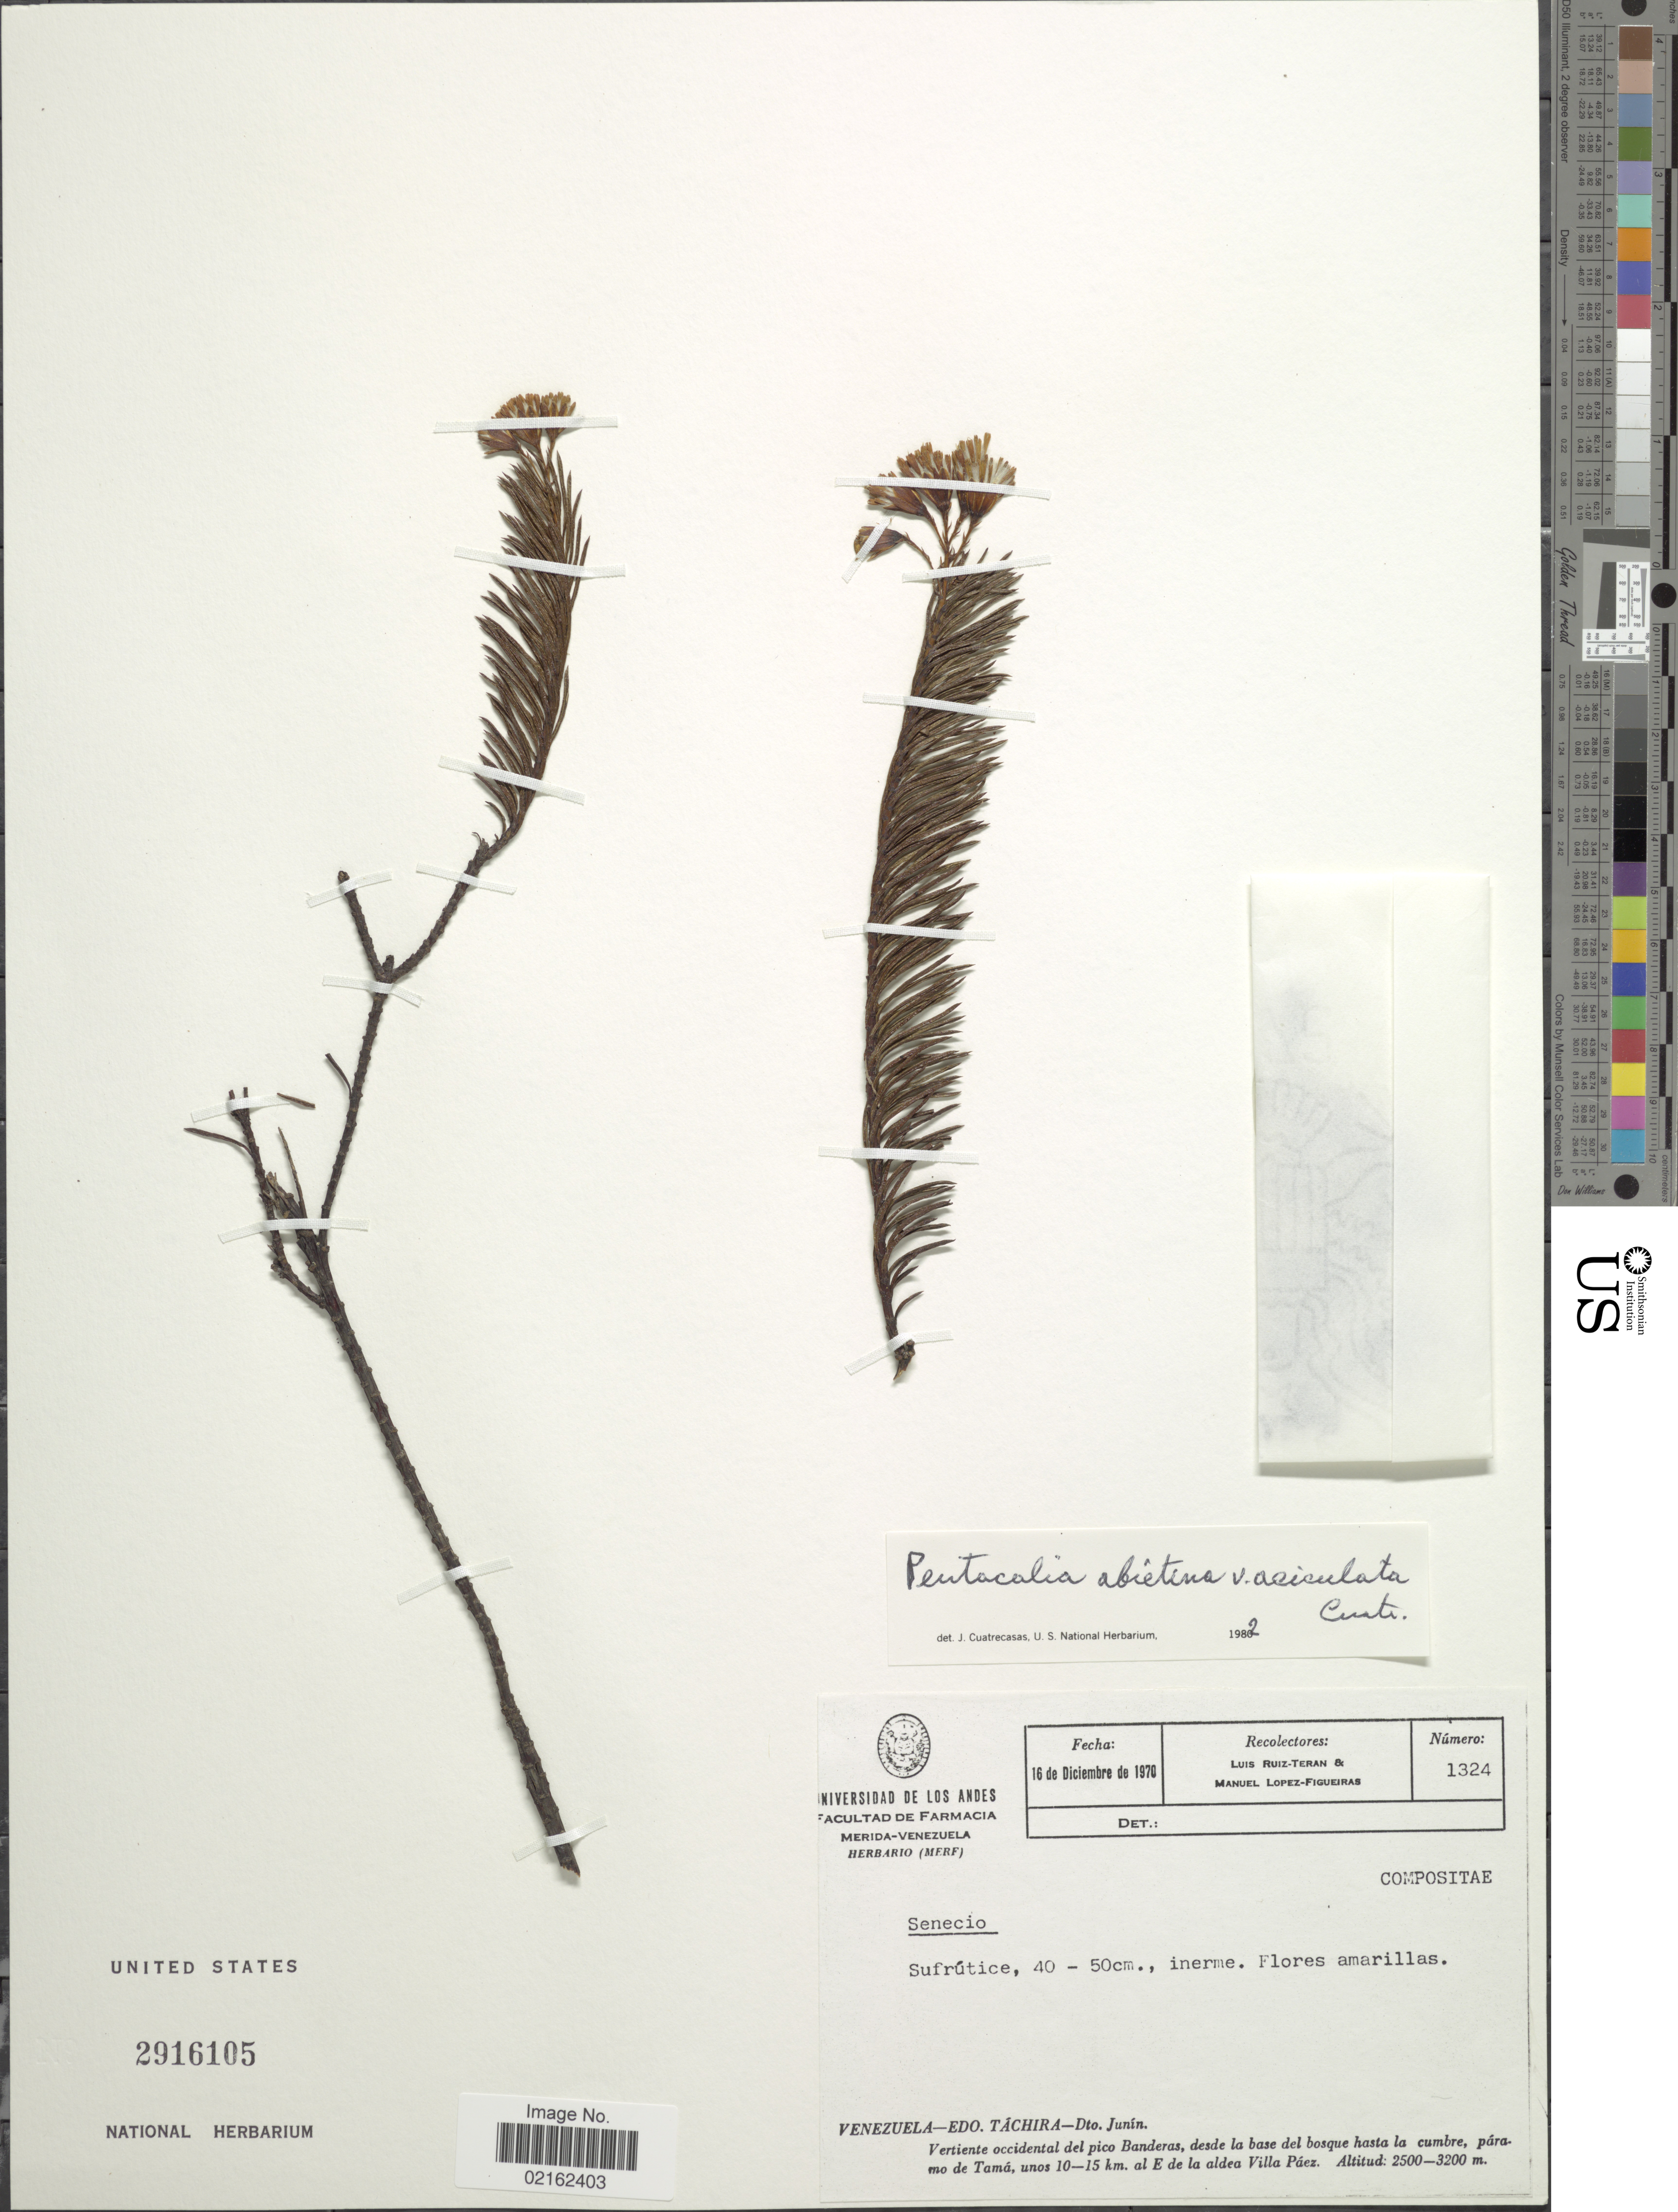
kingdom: Plantae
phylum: Tracheophyta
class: Magnoliopsida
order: Asterales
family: Asteraceae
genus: Pentacalia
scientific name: Pentacalia abietina var. aciculata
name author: (Cuatrec.) Cuatrec.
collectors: L. Teran & M. Lopéz-F.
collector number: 1324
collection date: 1970-12-16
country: Venezuela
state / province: Tachira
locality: Dto. Junin, pico Banderas, desde la base del bosque hasta la cumbre, paramo de Tama, unos 10-15 km al E de la aldea Villa Paez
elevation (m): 2500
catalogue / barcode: US 2916105